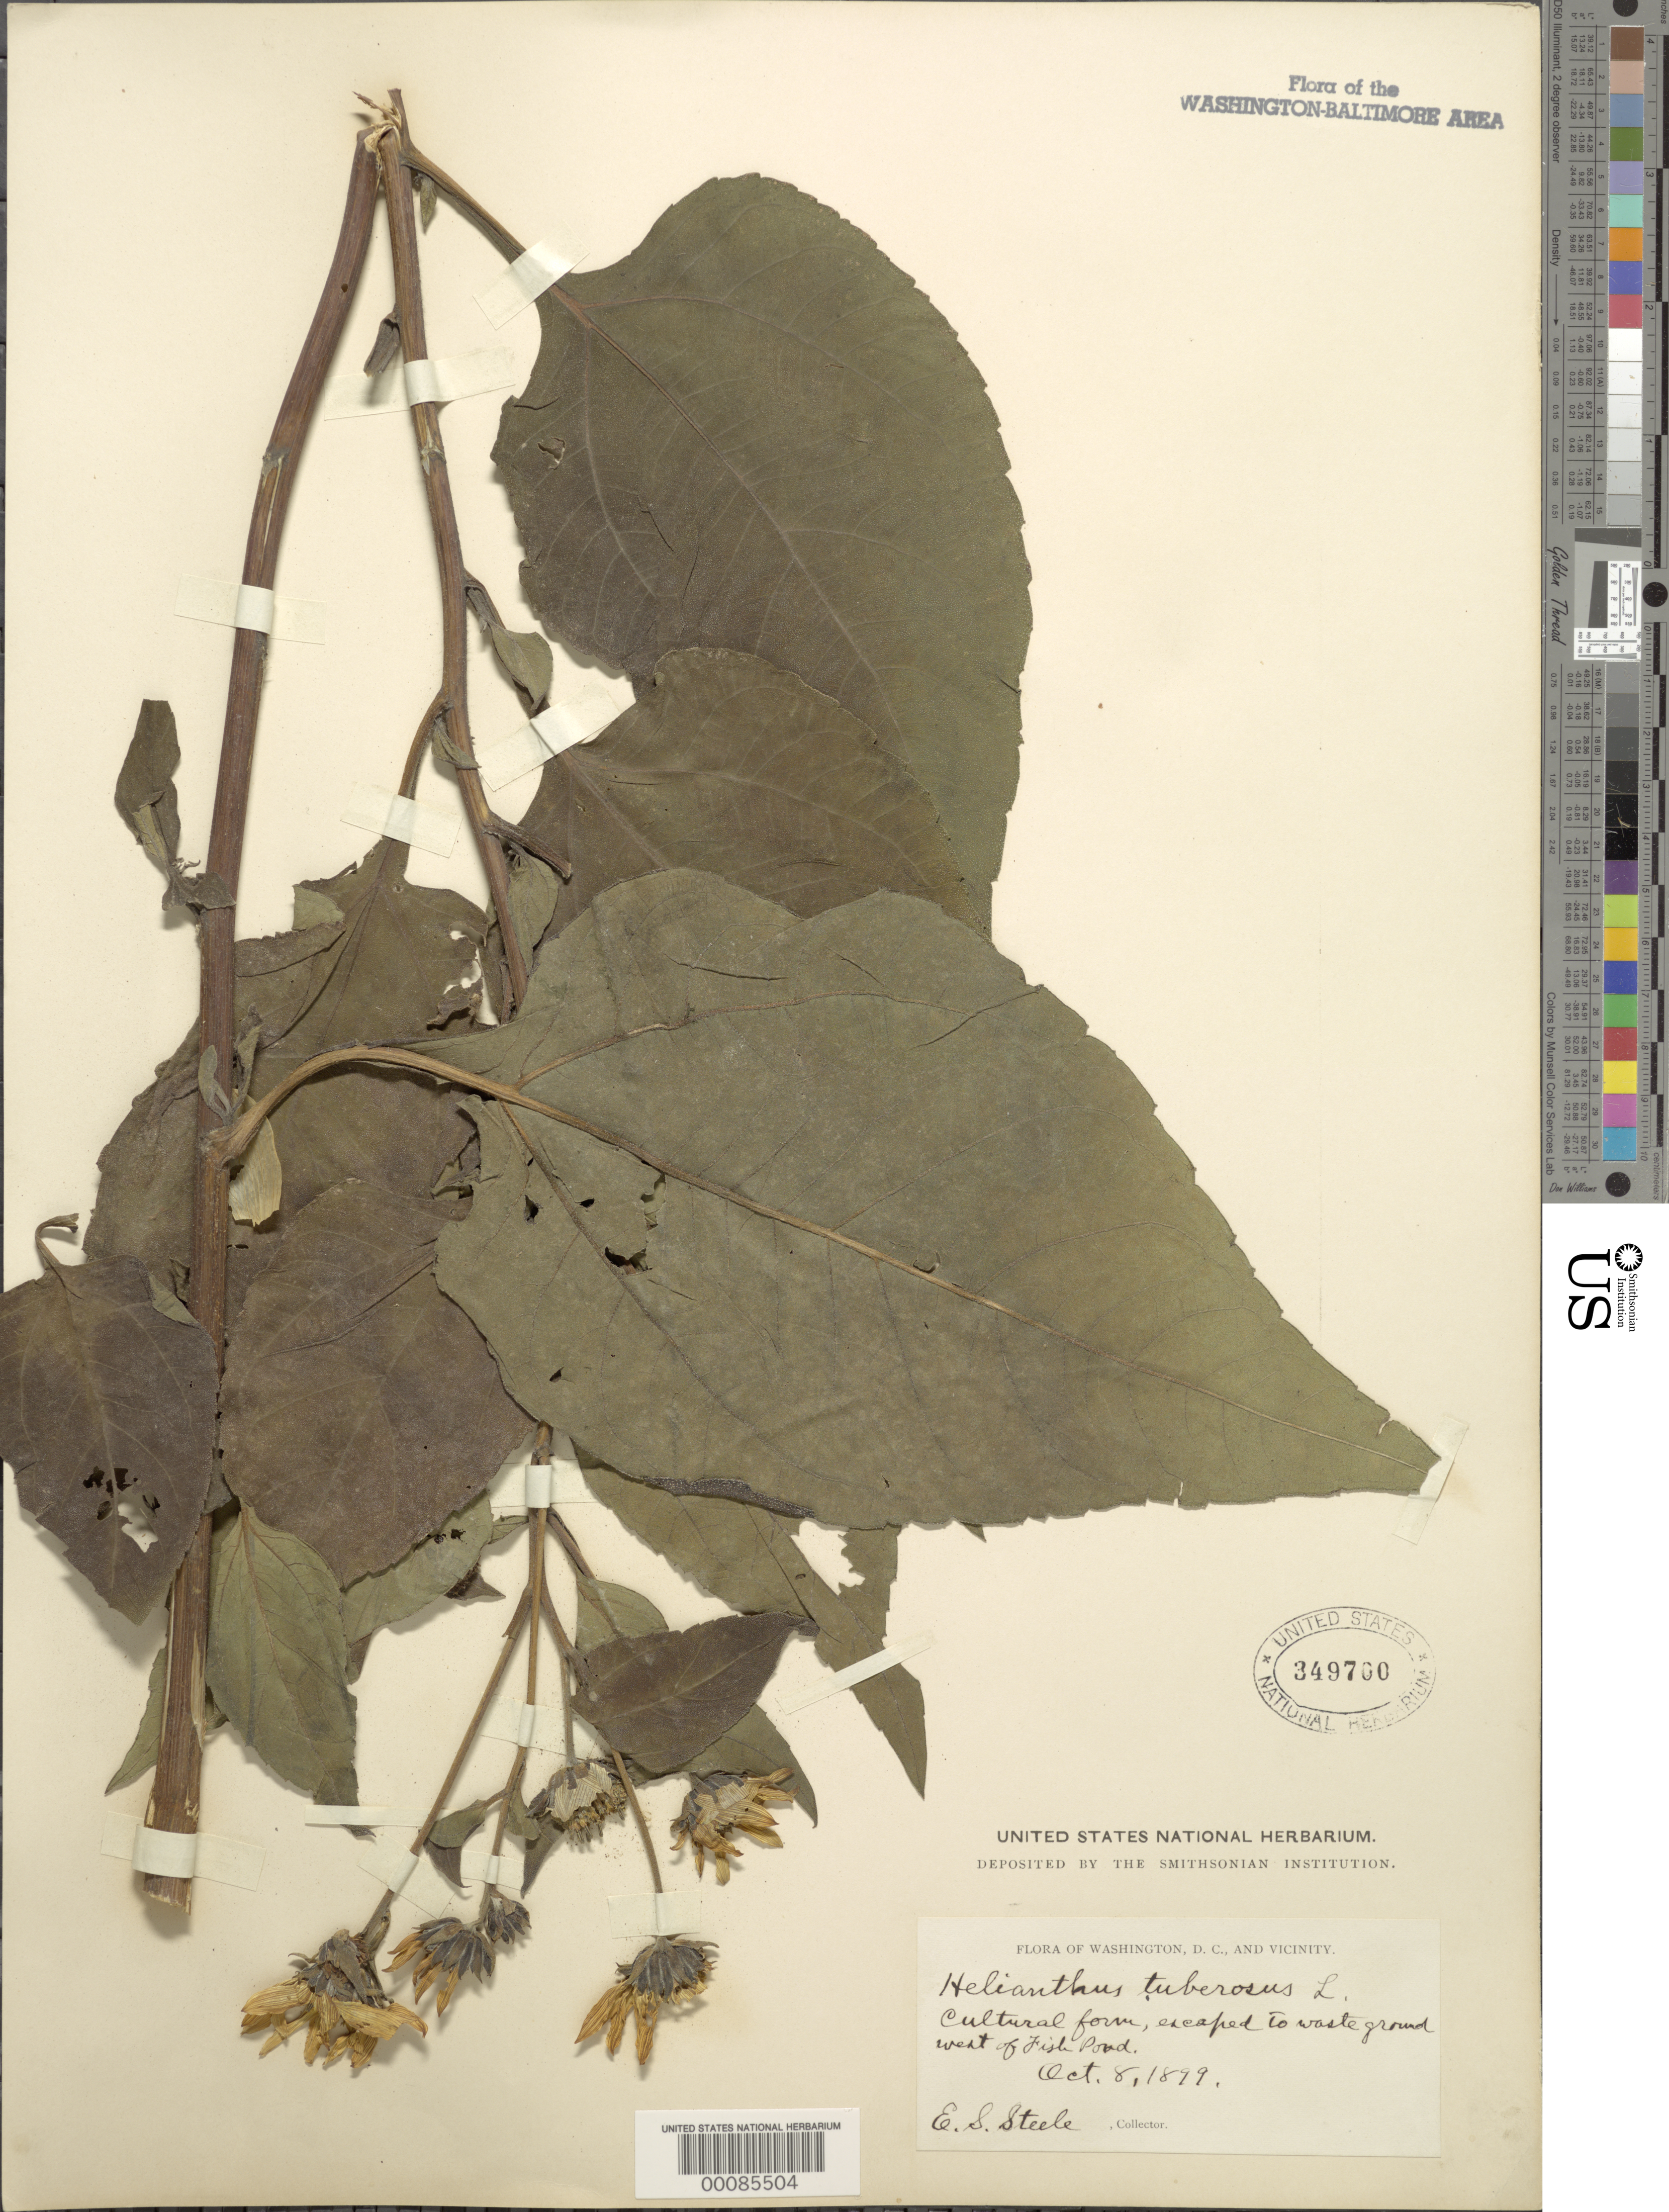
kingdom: Plantae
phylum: Tracheophyta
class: Magnoliopsida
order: Asterales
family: Asteraceae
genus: Helianthus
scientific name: Helianthus tuberosus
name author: L.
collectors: E. Steele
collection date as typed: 08 Oct 1899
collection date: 1899-10-08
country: United States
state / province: District of Columbia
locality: West of Fish Pond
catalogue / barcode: US 349700